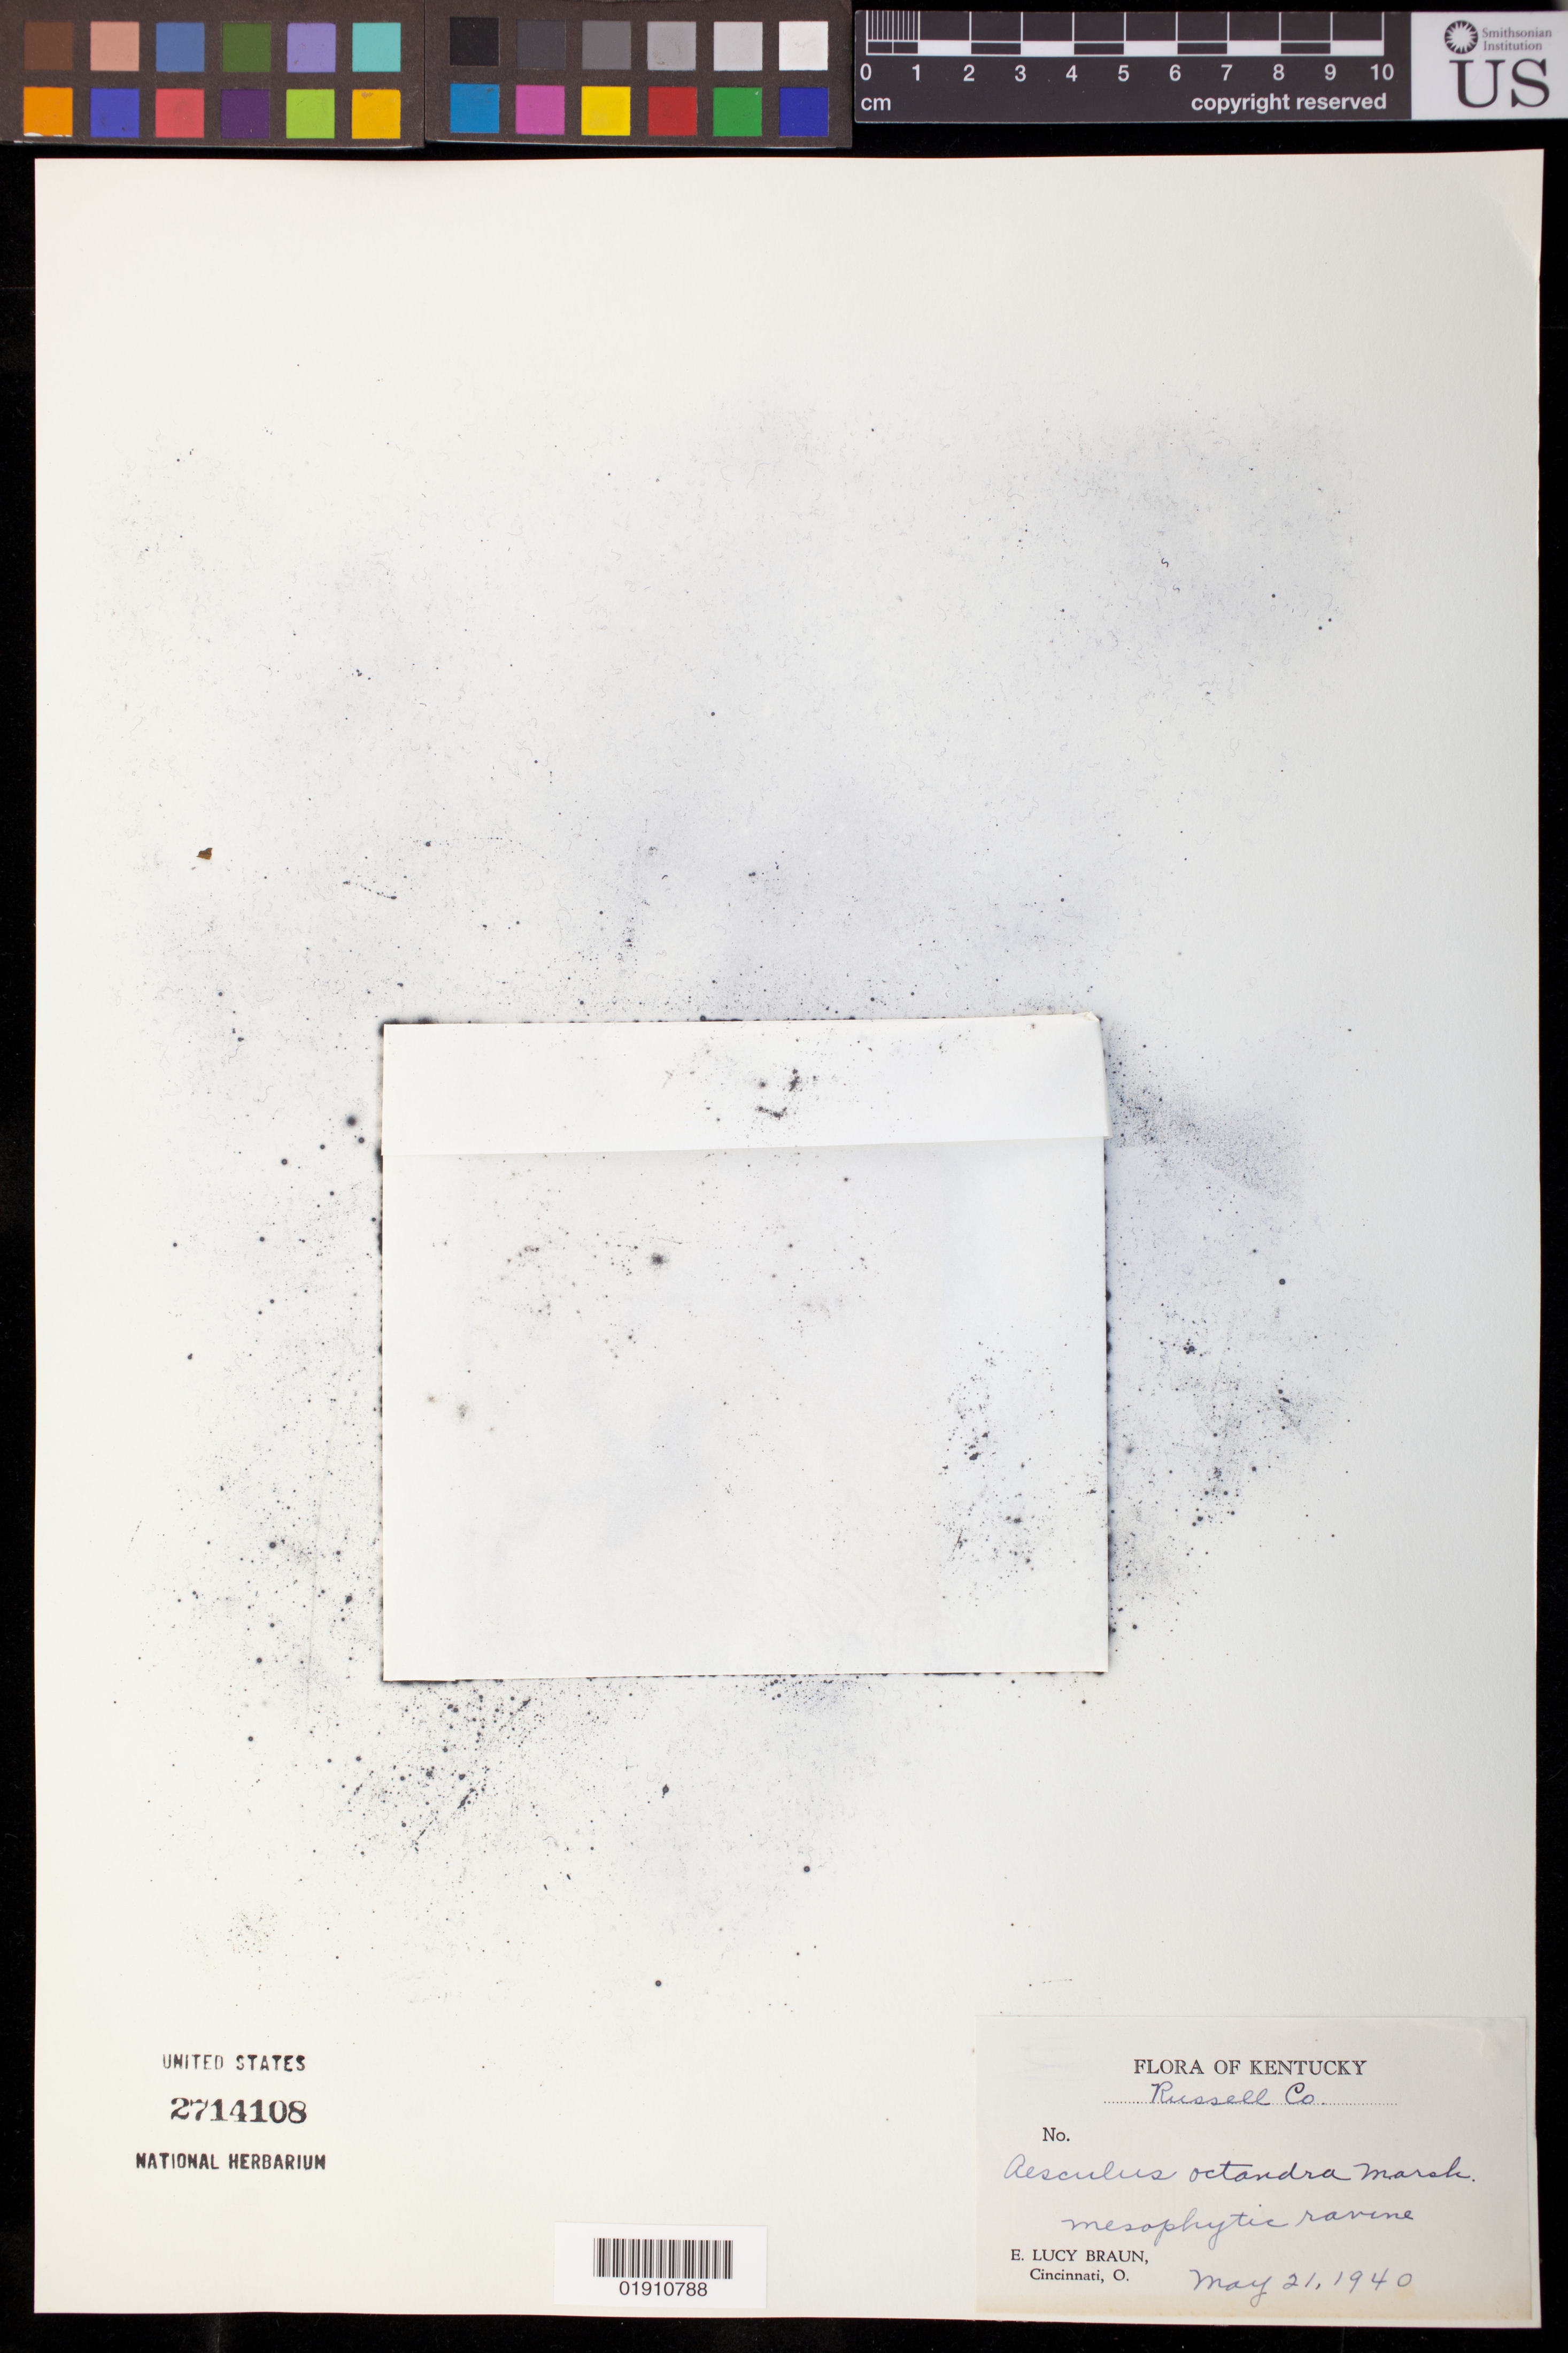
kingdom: Plantae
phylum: Tracheophyta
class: Magnoliopsida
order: Sapindales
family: Sapindaceae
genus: Aesculus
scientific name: Aesculus octandra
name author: Marshall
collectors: E. L. Braun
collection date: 1940-05-21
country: United States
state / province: Kentucky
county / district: Russell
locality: mesophytic ravine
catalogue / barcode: US 2714108